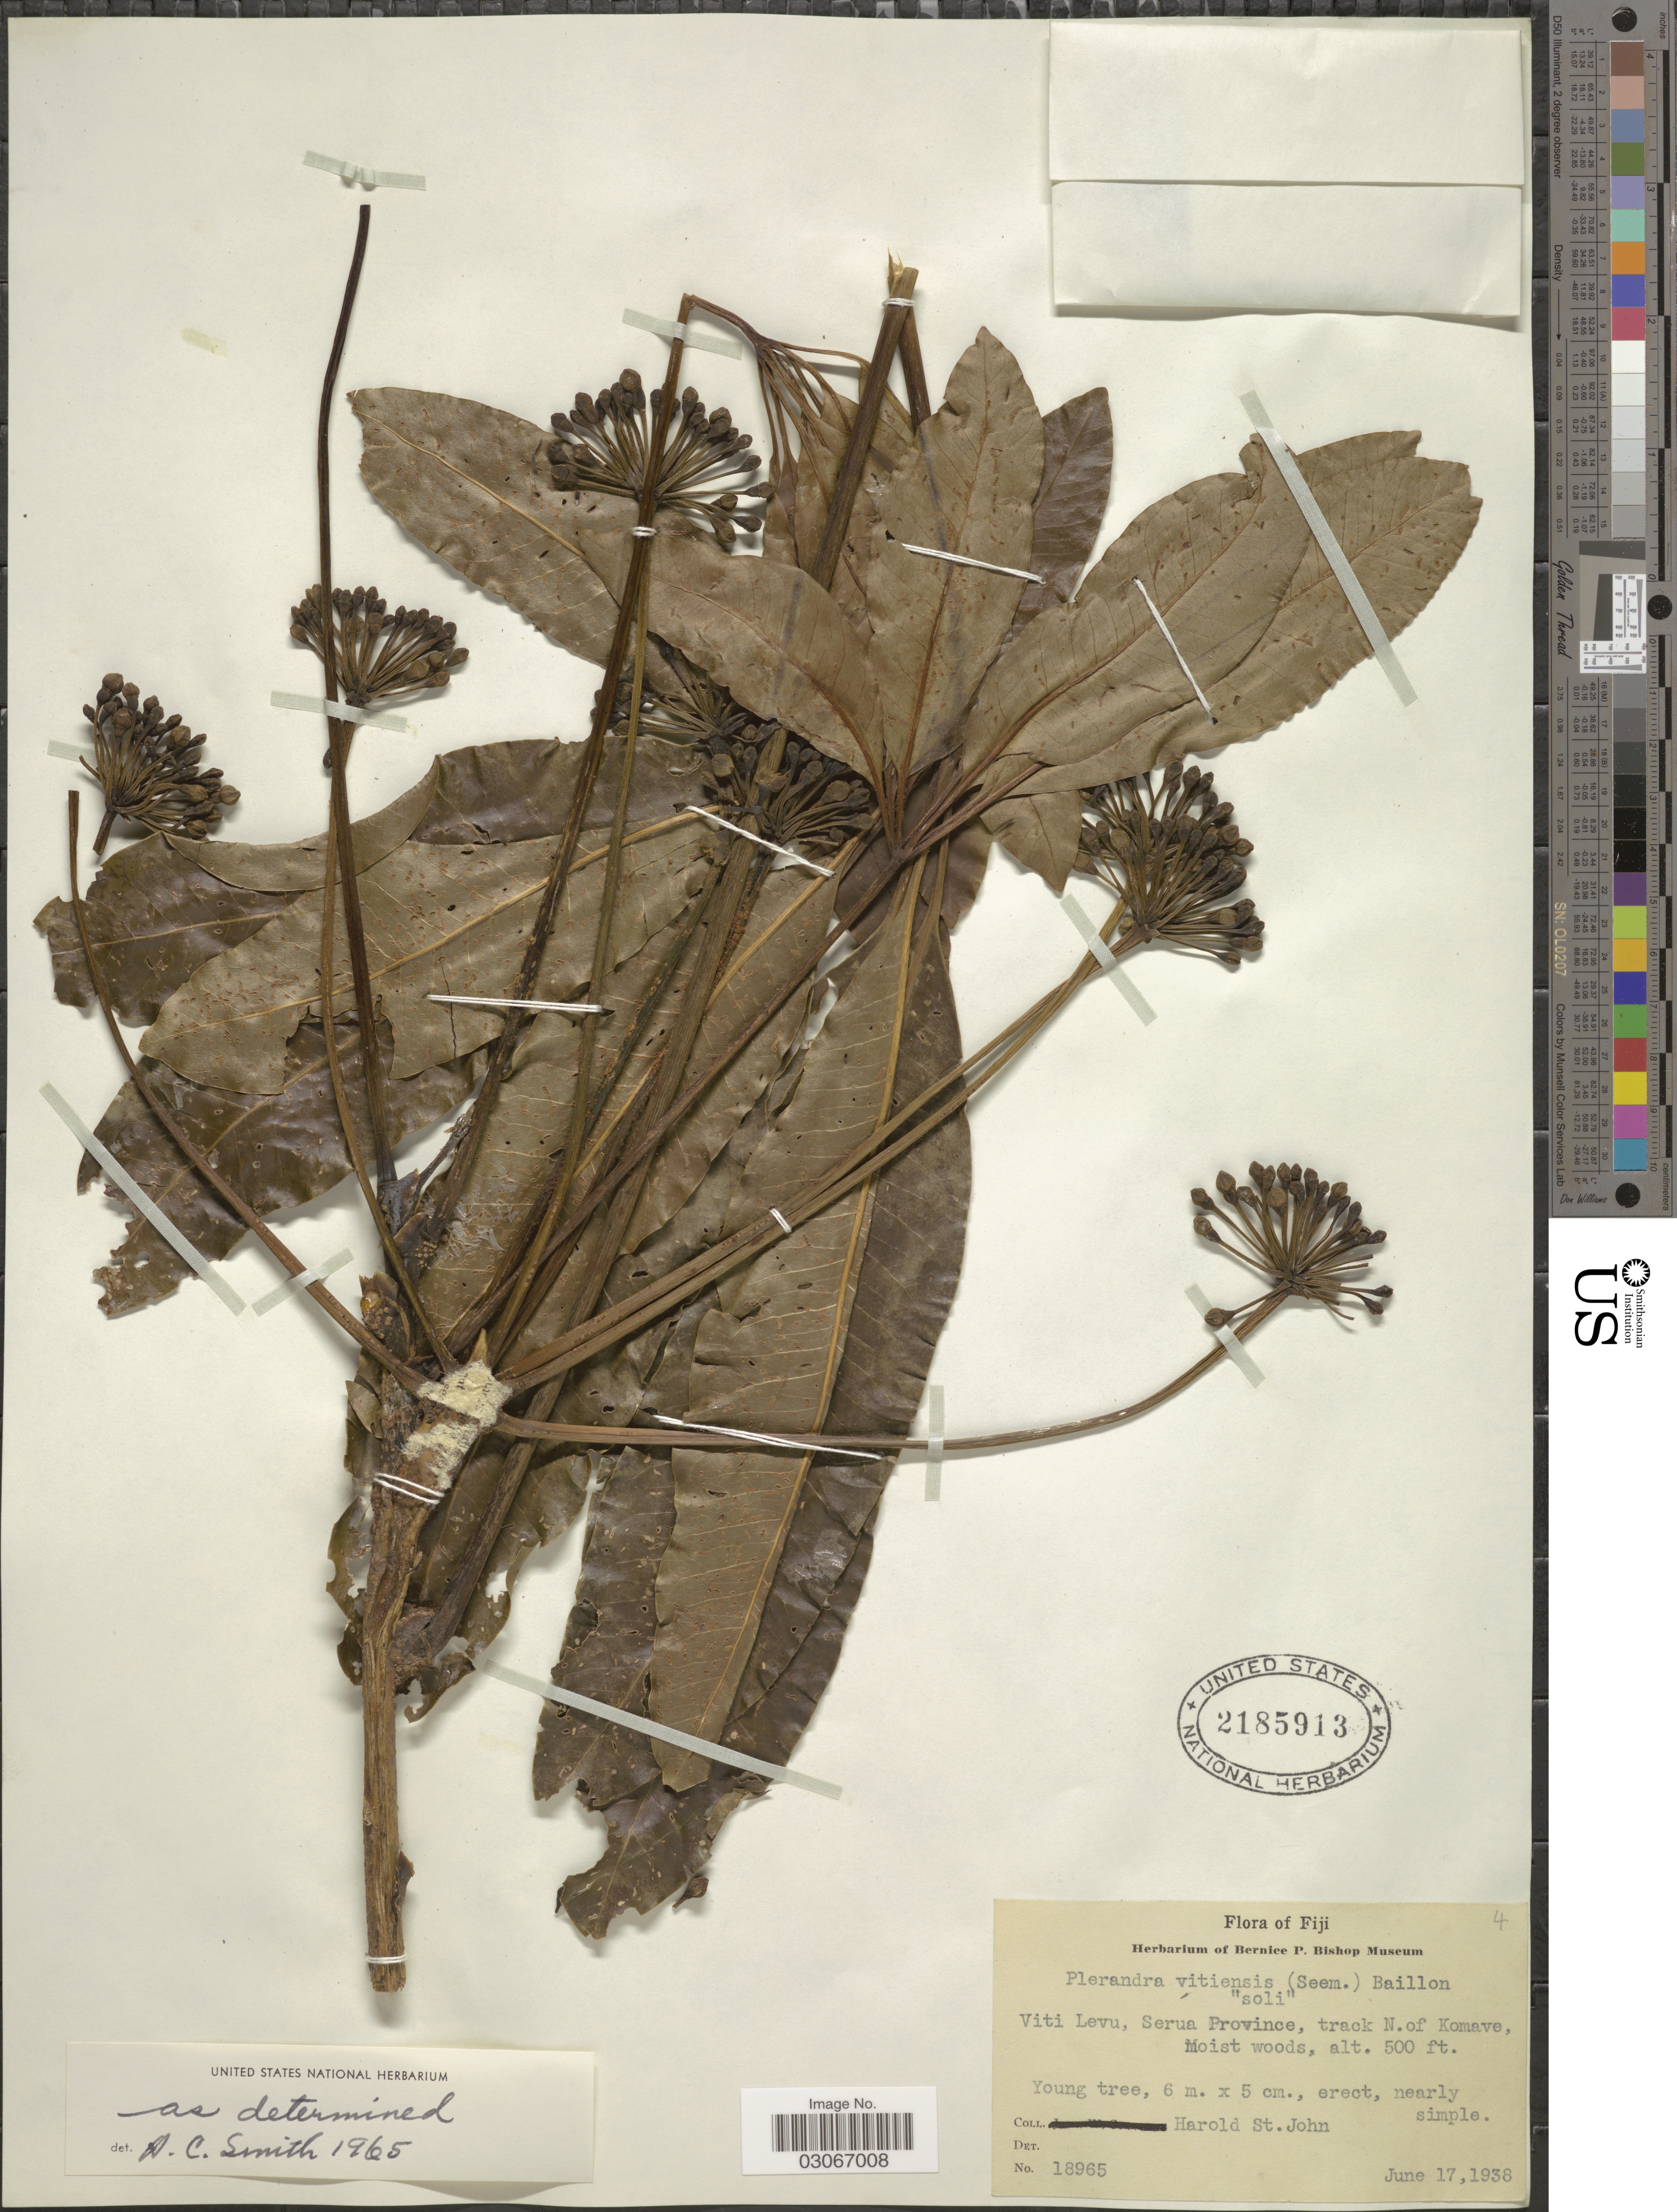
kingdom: Plantae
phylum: Tracheophyta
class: Magnoliopsida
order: Apiales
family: Araliaceae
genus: Plerandra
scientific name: Plerandra vitiensis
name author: (Seem.) Baill.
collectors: H. St. John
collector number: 18965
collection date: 1938-06-17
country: Fiji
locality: Viti Levu, Serua Province, track N. of Komave.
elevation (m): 152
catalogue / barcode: US 2185913